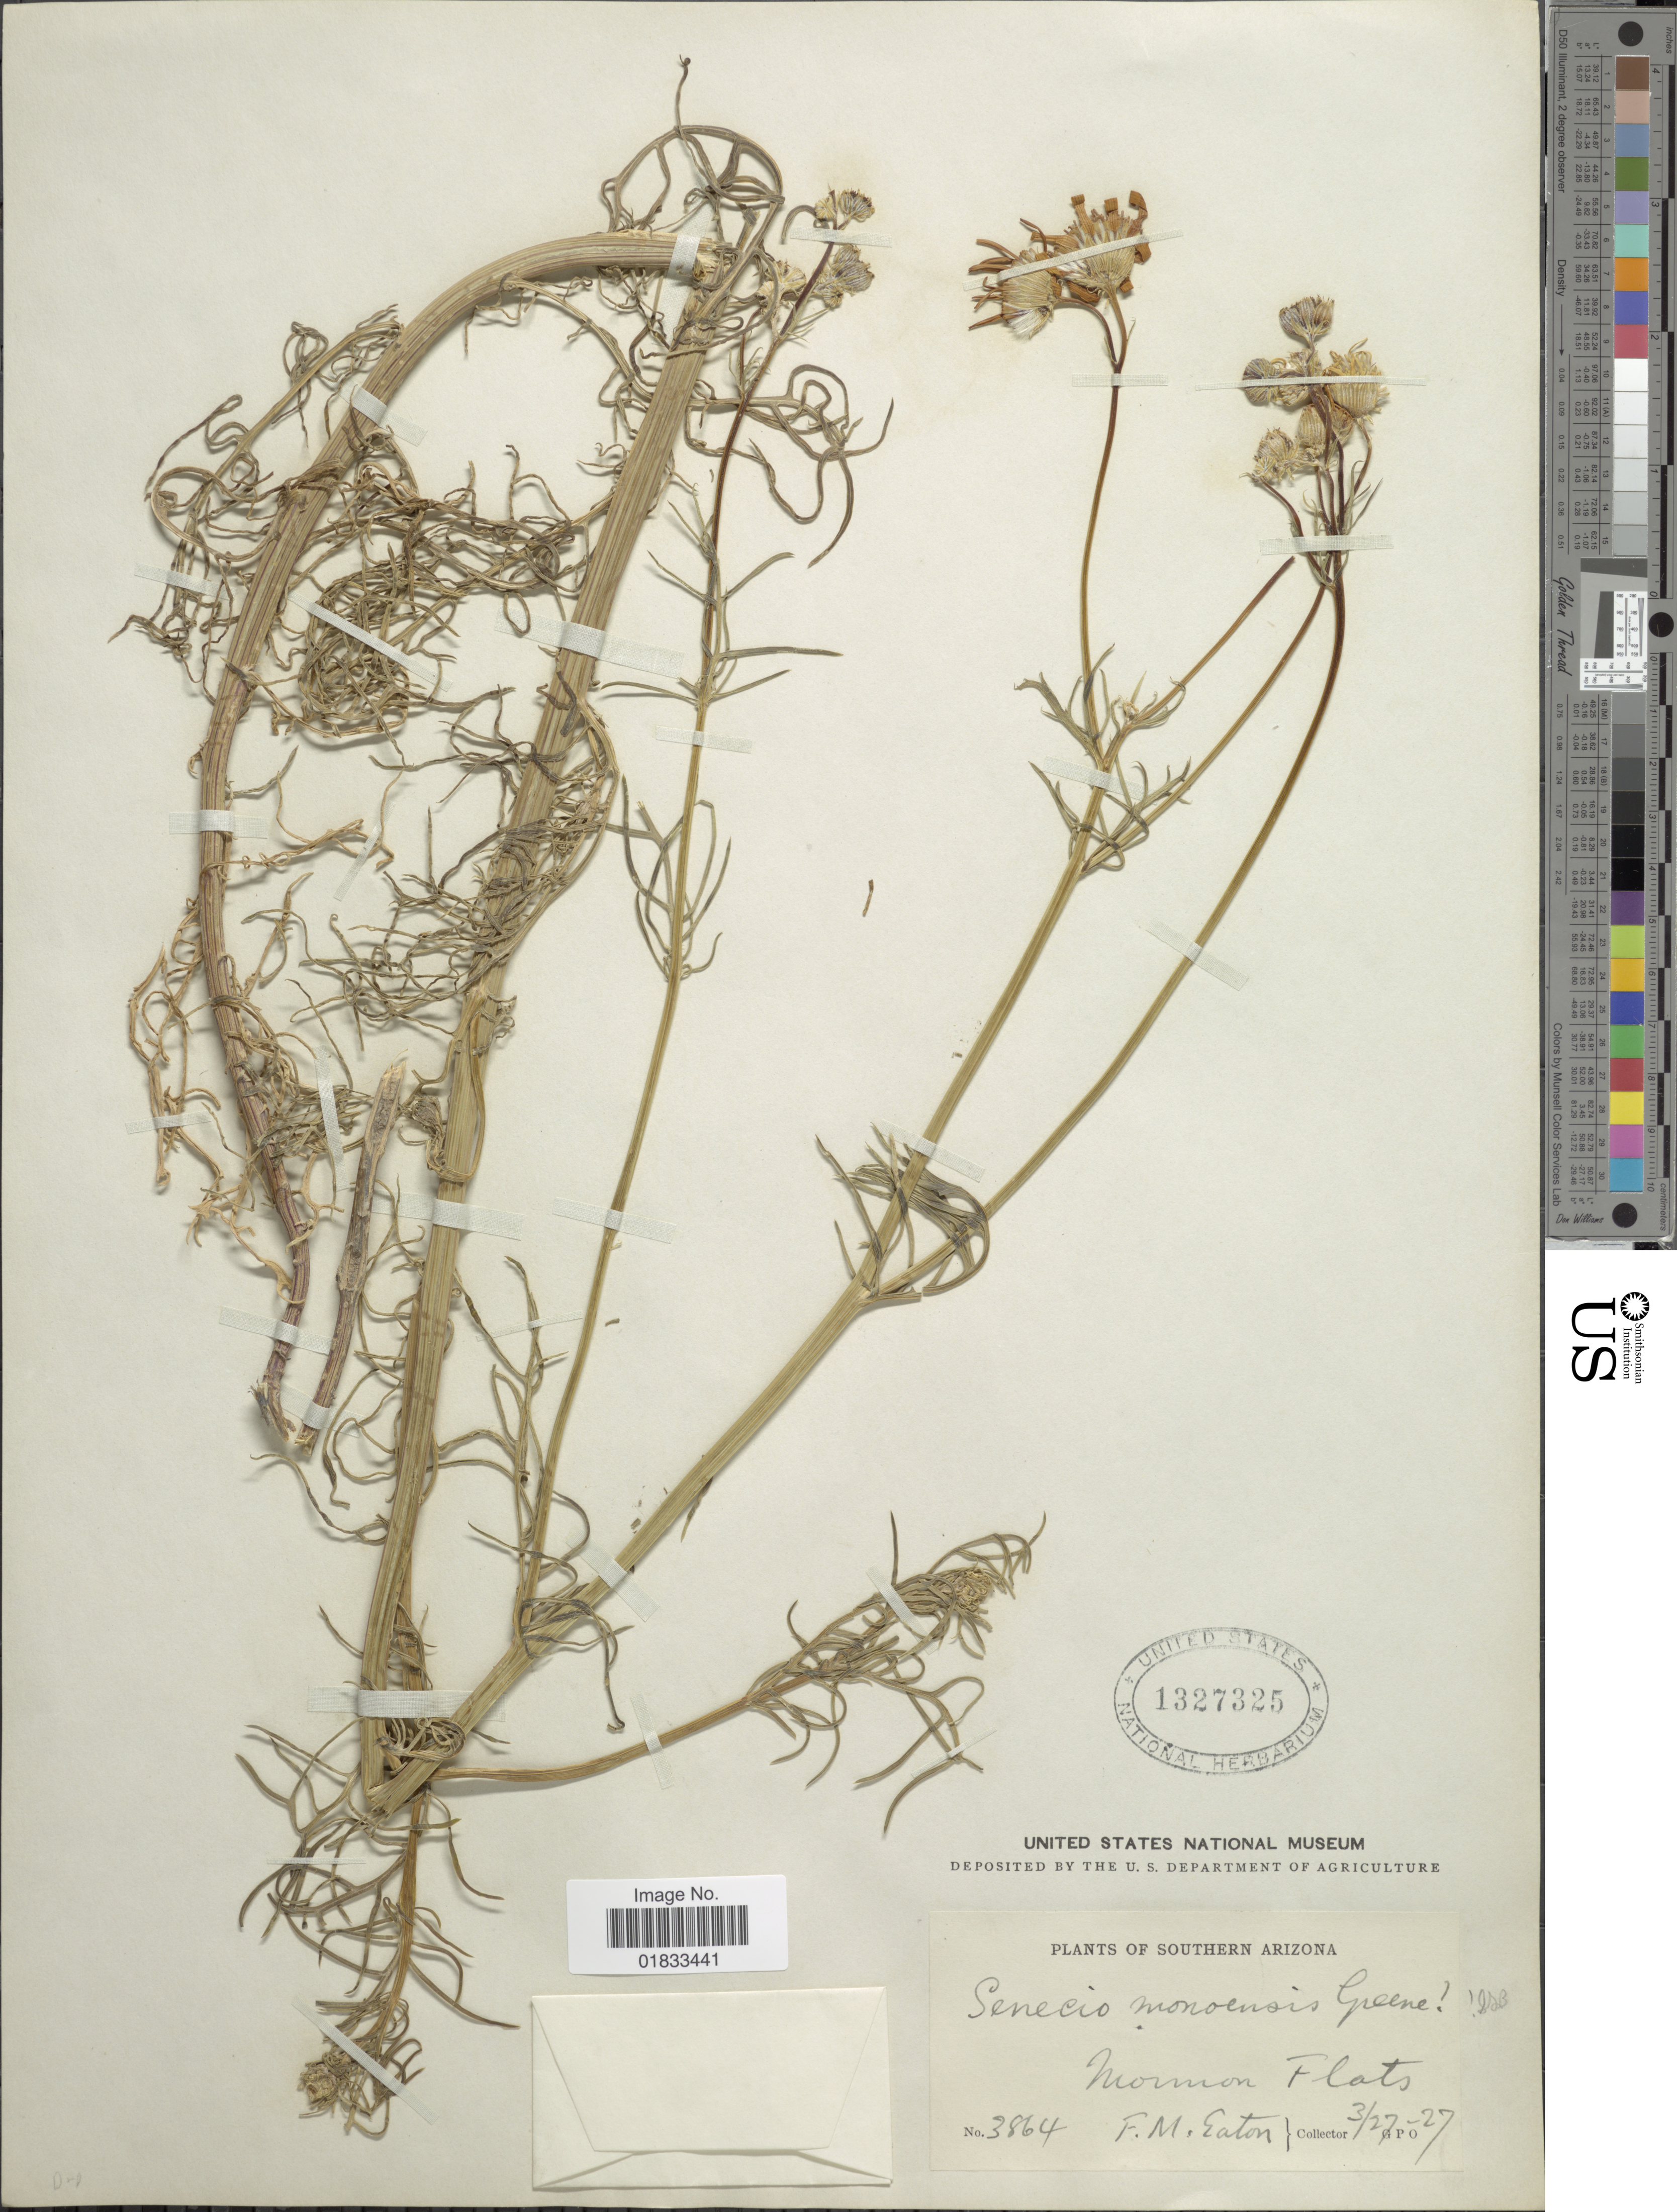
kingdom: Plantae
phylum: Tracheophyta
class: Magnoliopsida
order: Asterales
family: Asteraceae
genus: Senecio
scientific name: Senecio flaccidus var. douglasii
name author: (DC.) B.L. Turner & T.M. Barkley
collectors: F. Eaton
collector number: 3864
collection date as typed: Transcribed d/m/y: 27/3/27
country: United States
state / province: Arizona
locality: Southern Arizona, Mormon Flats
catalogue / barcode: US 1327325